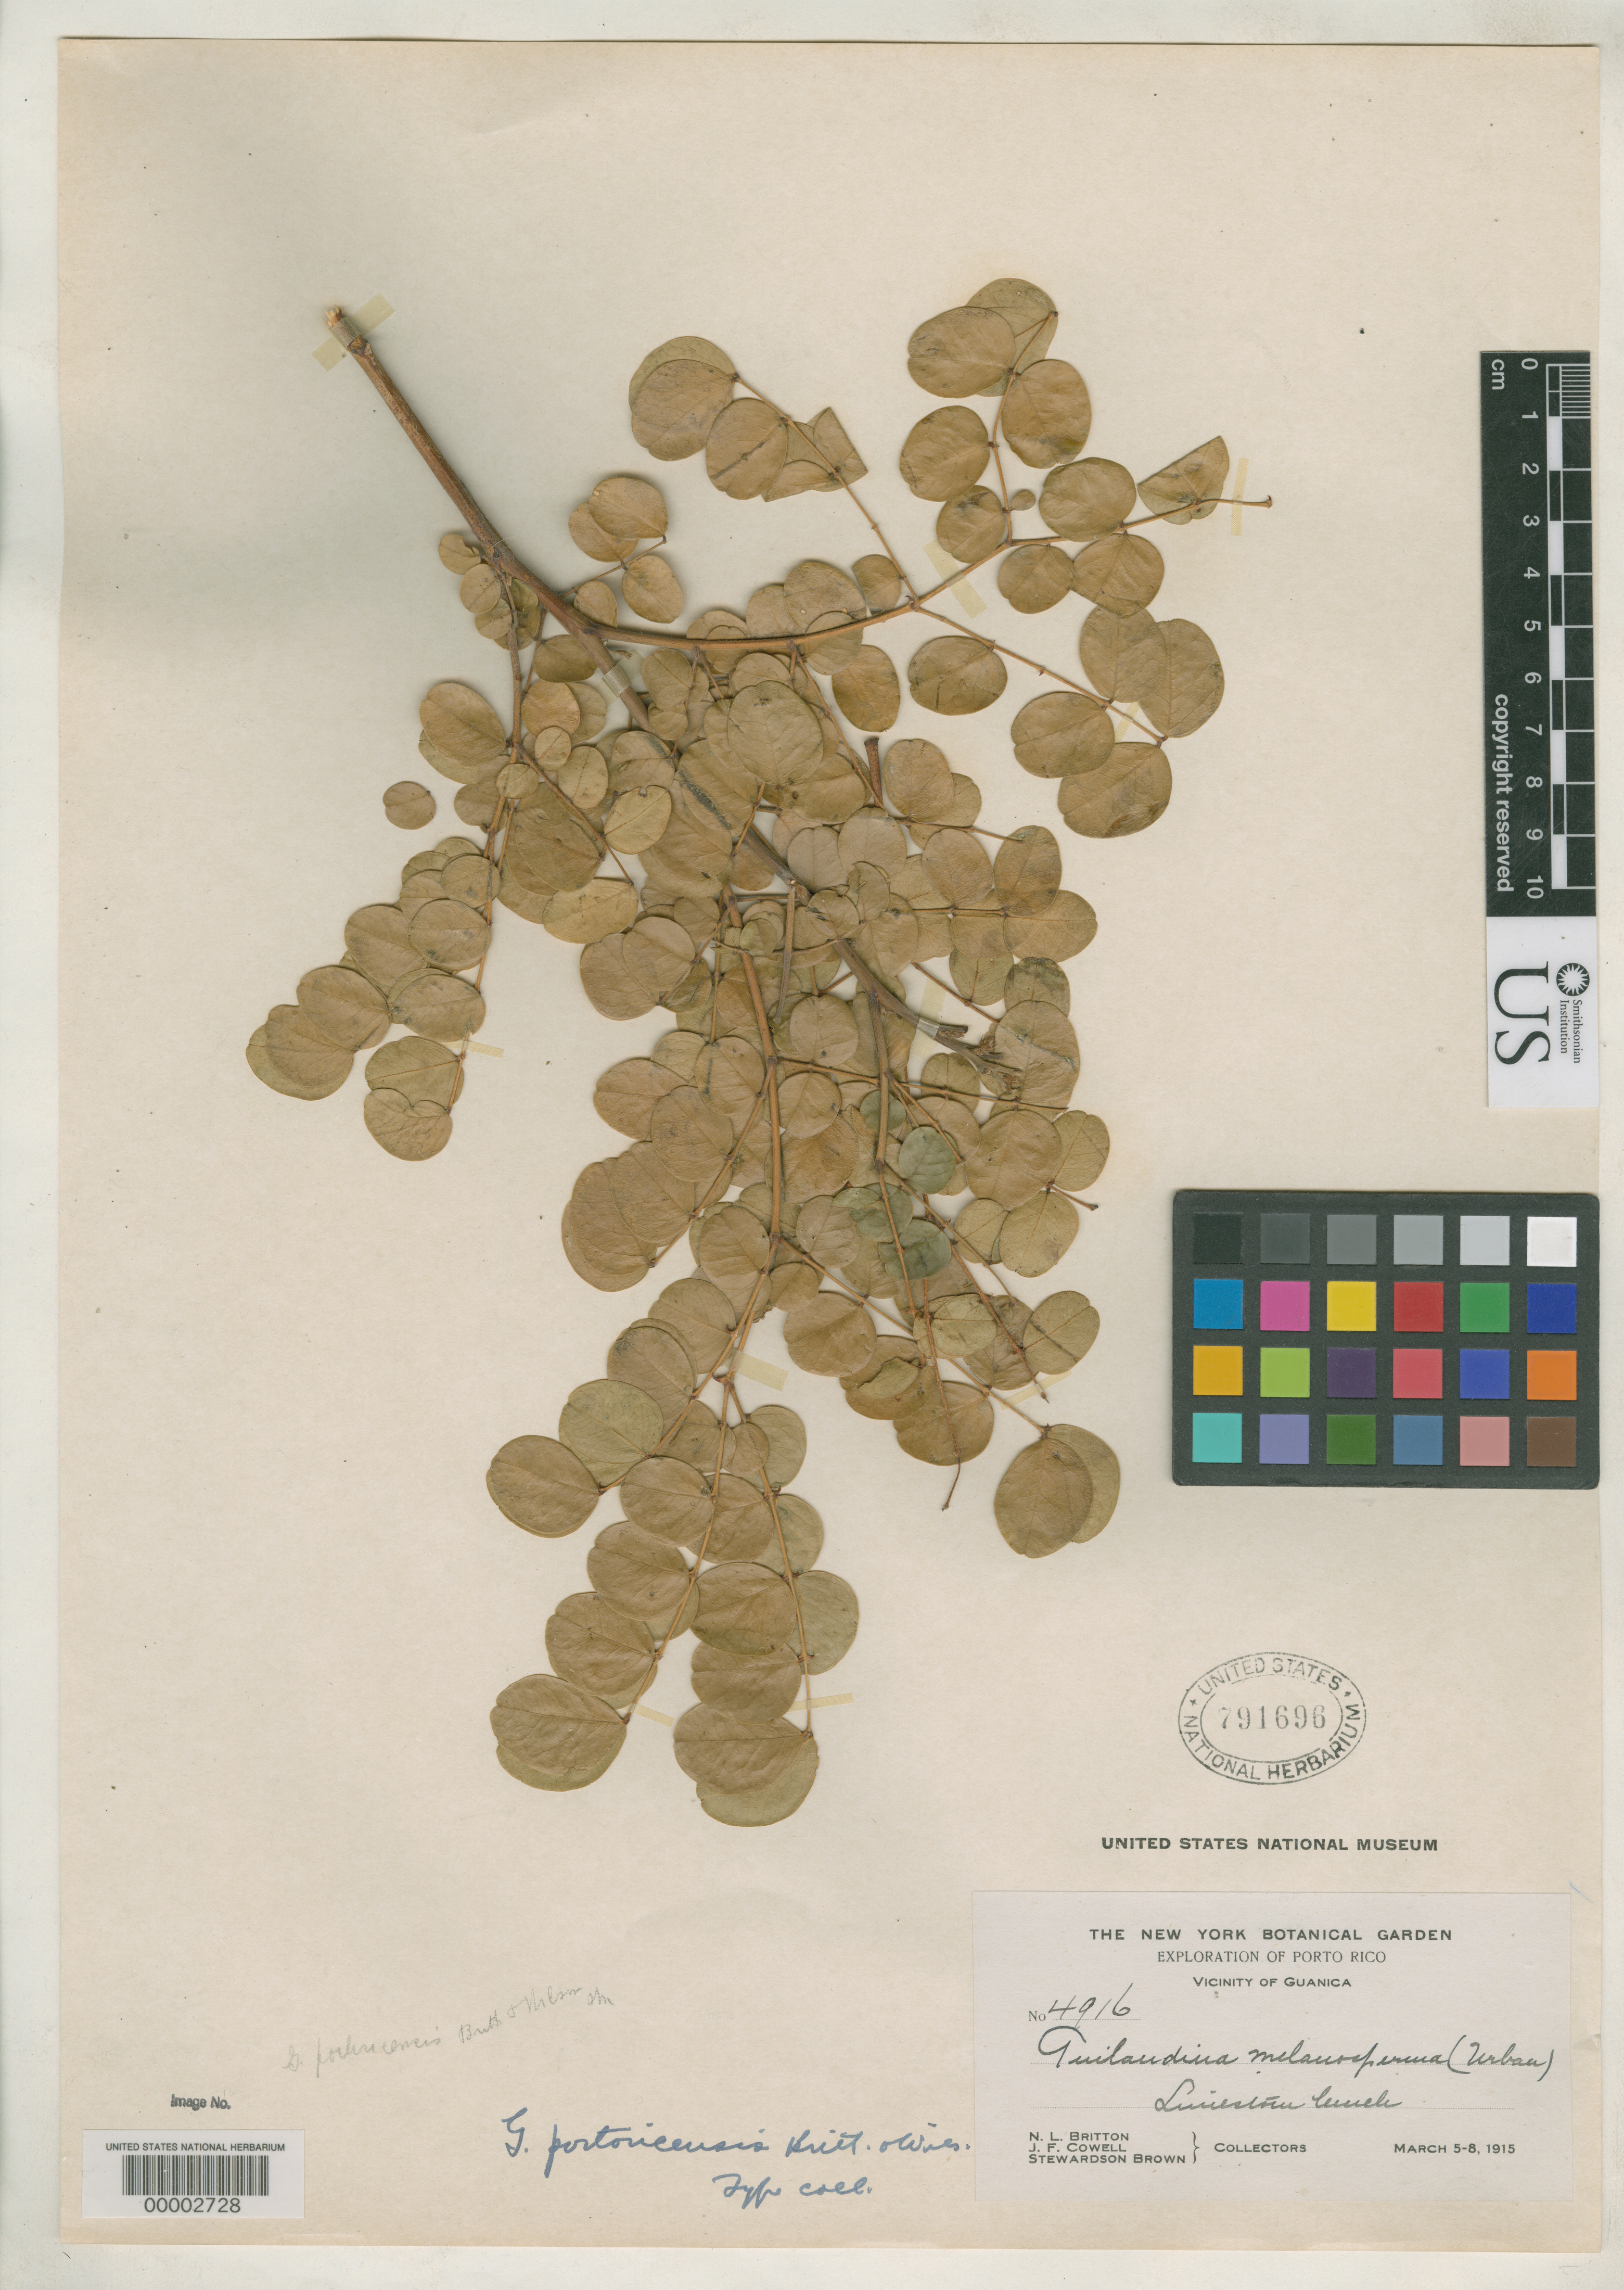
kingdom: Plantae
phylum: Tracheophyta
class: Magnoliopsida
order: Fabales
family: Fabaceae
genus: Guilandina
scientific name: Guilandina portoricensis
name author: Britton & P. Wilson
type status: Isotype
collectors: N. Britton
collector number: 4916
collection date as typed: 1915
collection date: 1915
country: Puerto Rico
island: Greater Antilles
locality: Salinas de Guanica.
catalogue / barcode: US 791696